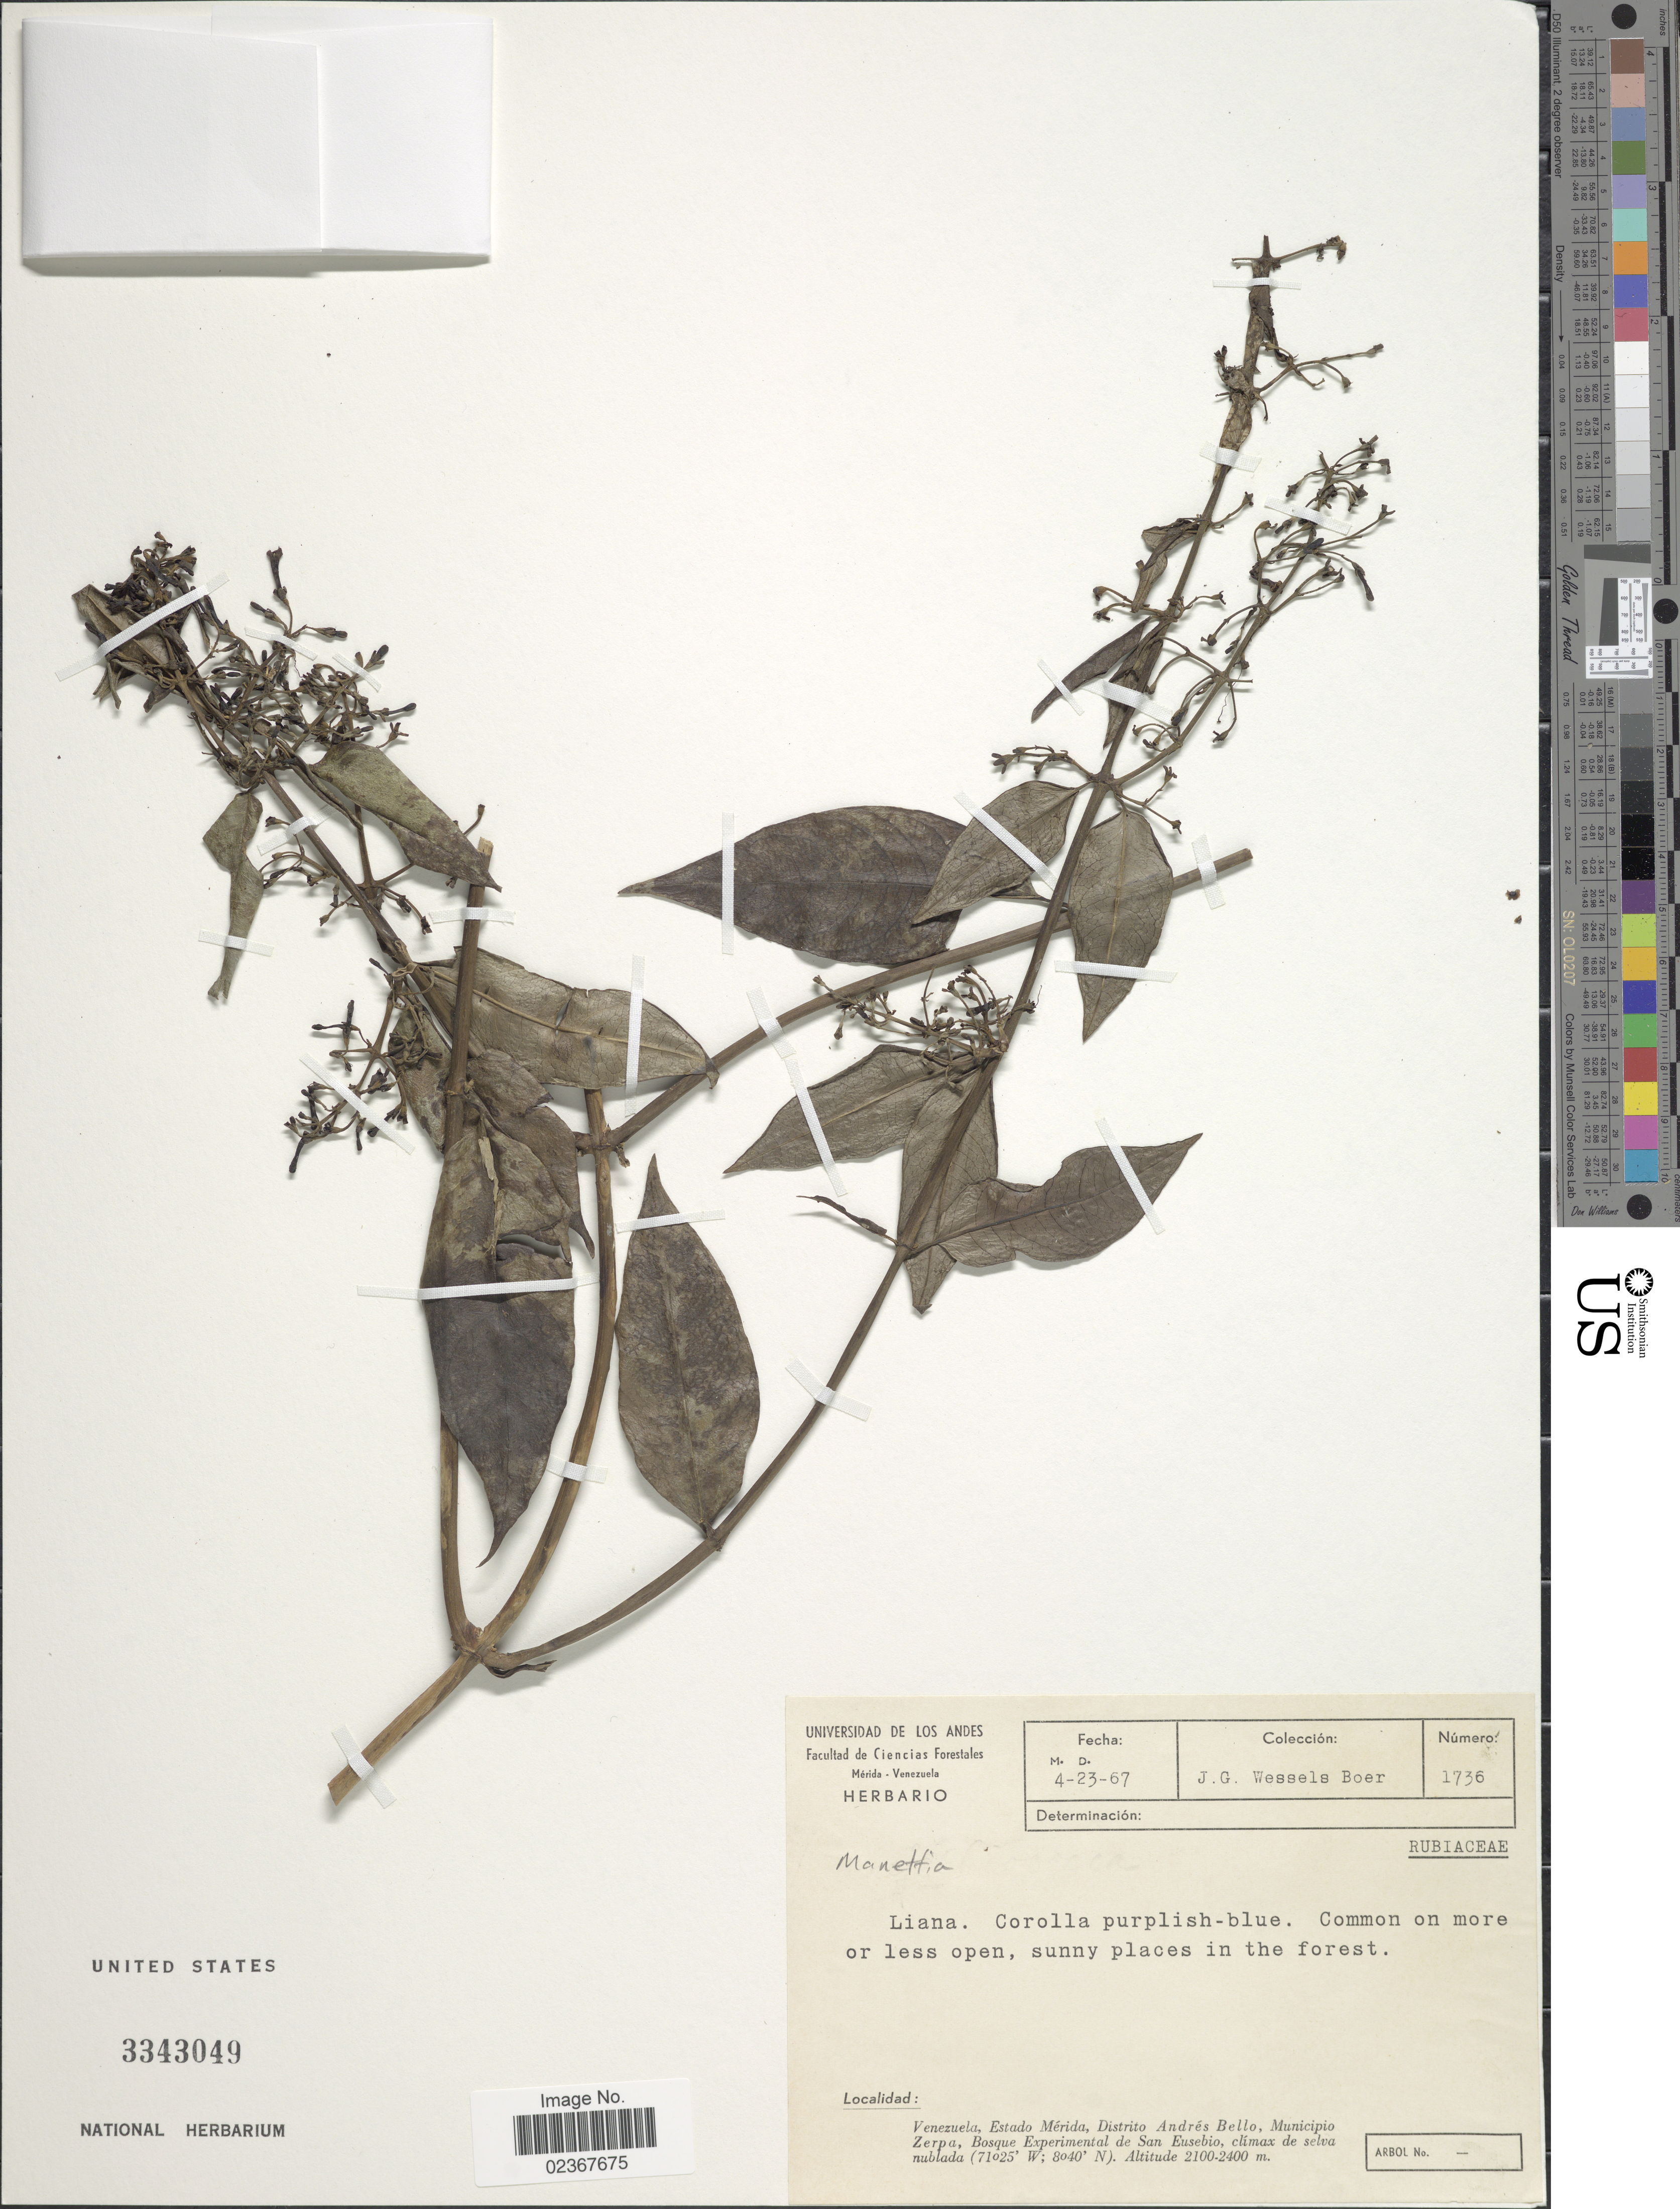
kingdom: Plantae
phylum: Tracheophyta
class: Magnoliopsida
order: Gentianales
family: Rubiaceae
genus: Manettia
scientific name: Manettia sp.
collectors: J. G. Wessels Boer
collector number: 1736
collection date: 1967-04-23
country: Venezuela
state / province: Mérida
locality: Distrito Andrés Bello, Municipio Zerpa, Bosque Experimental de San Eusebio, climax de selva nublada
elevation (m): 2100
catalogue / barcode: US 3343049